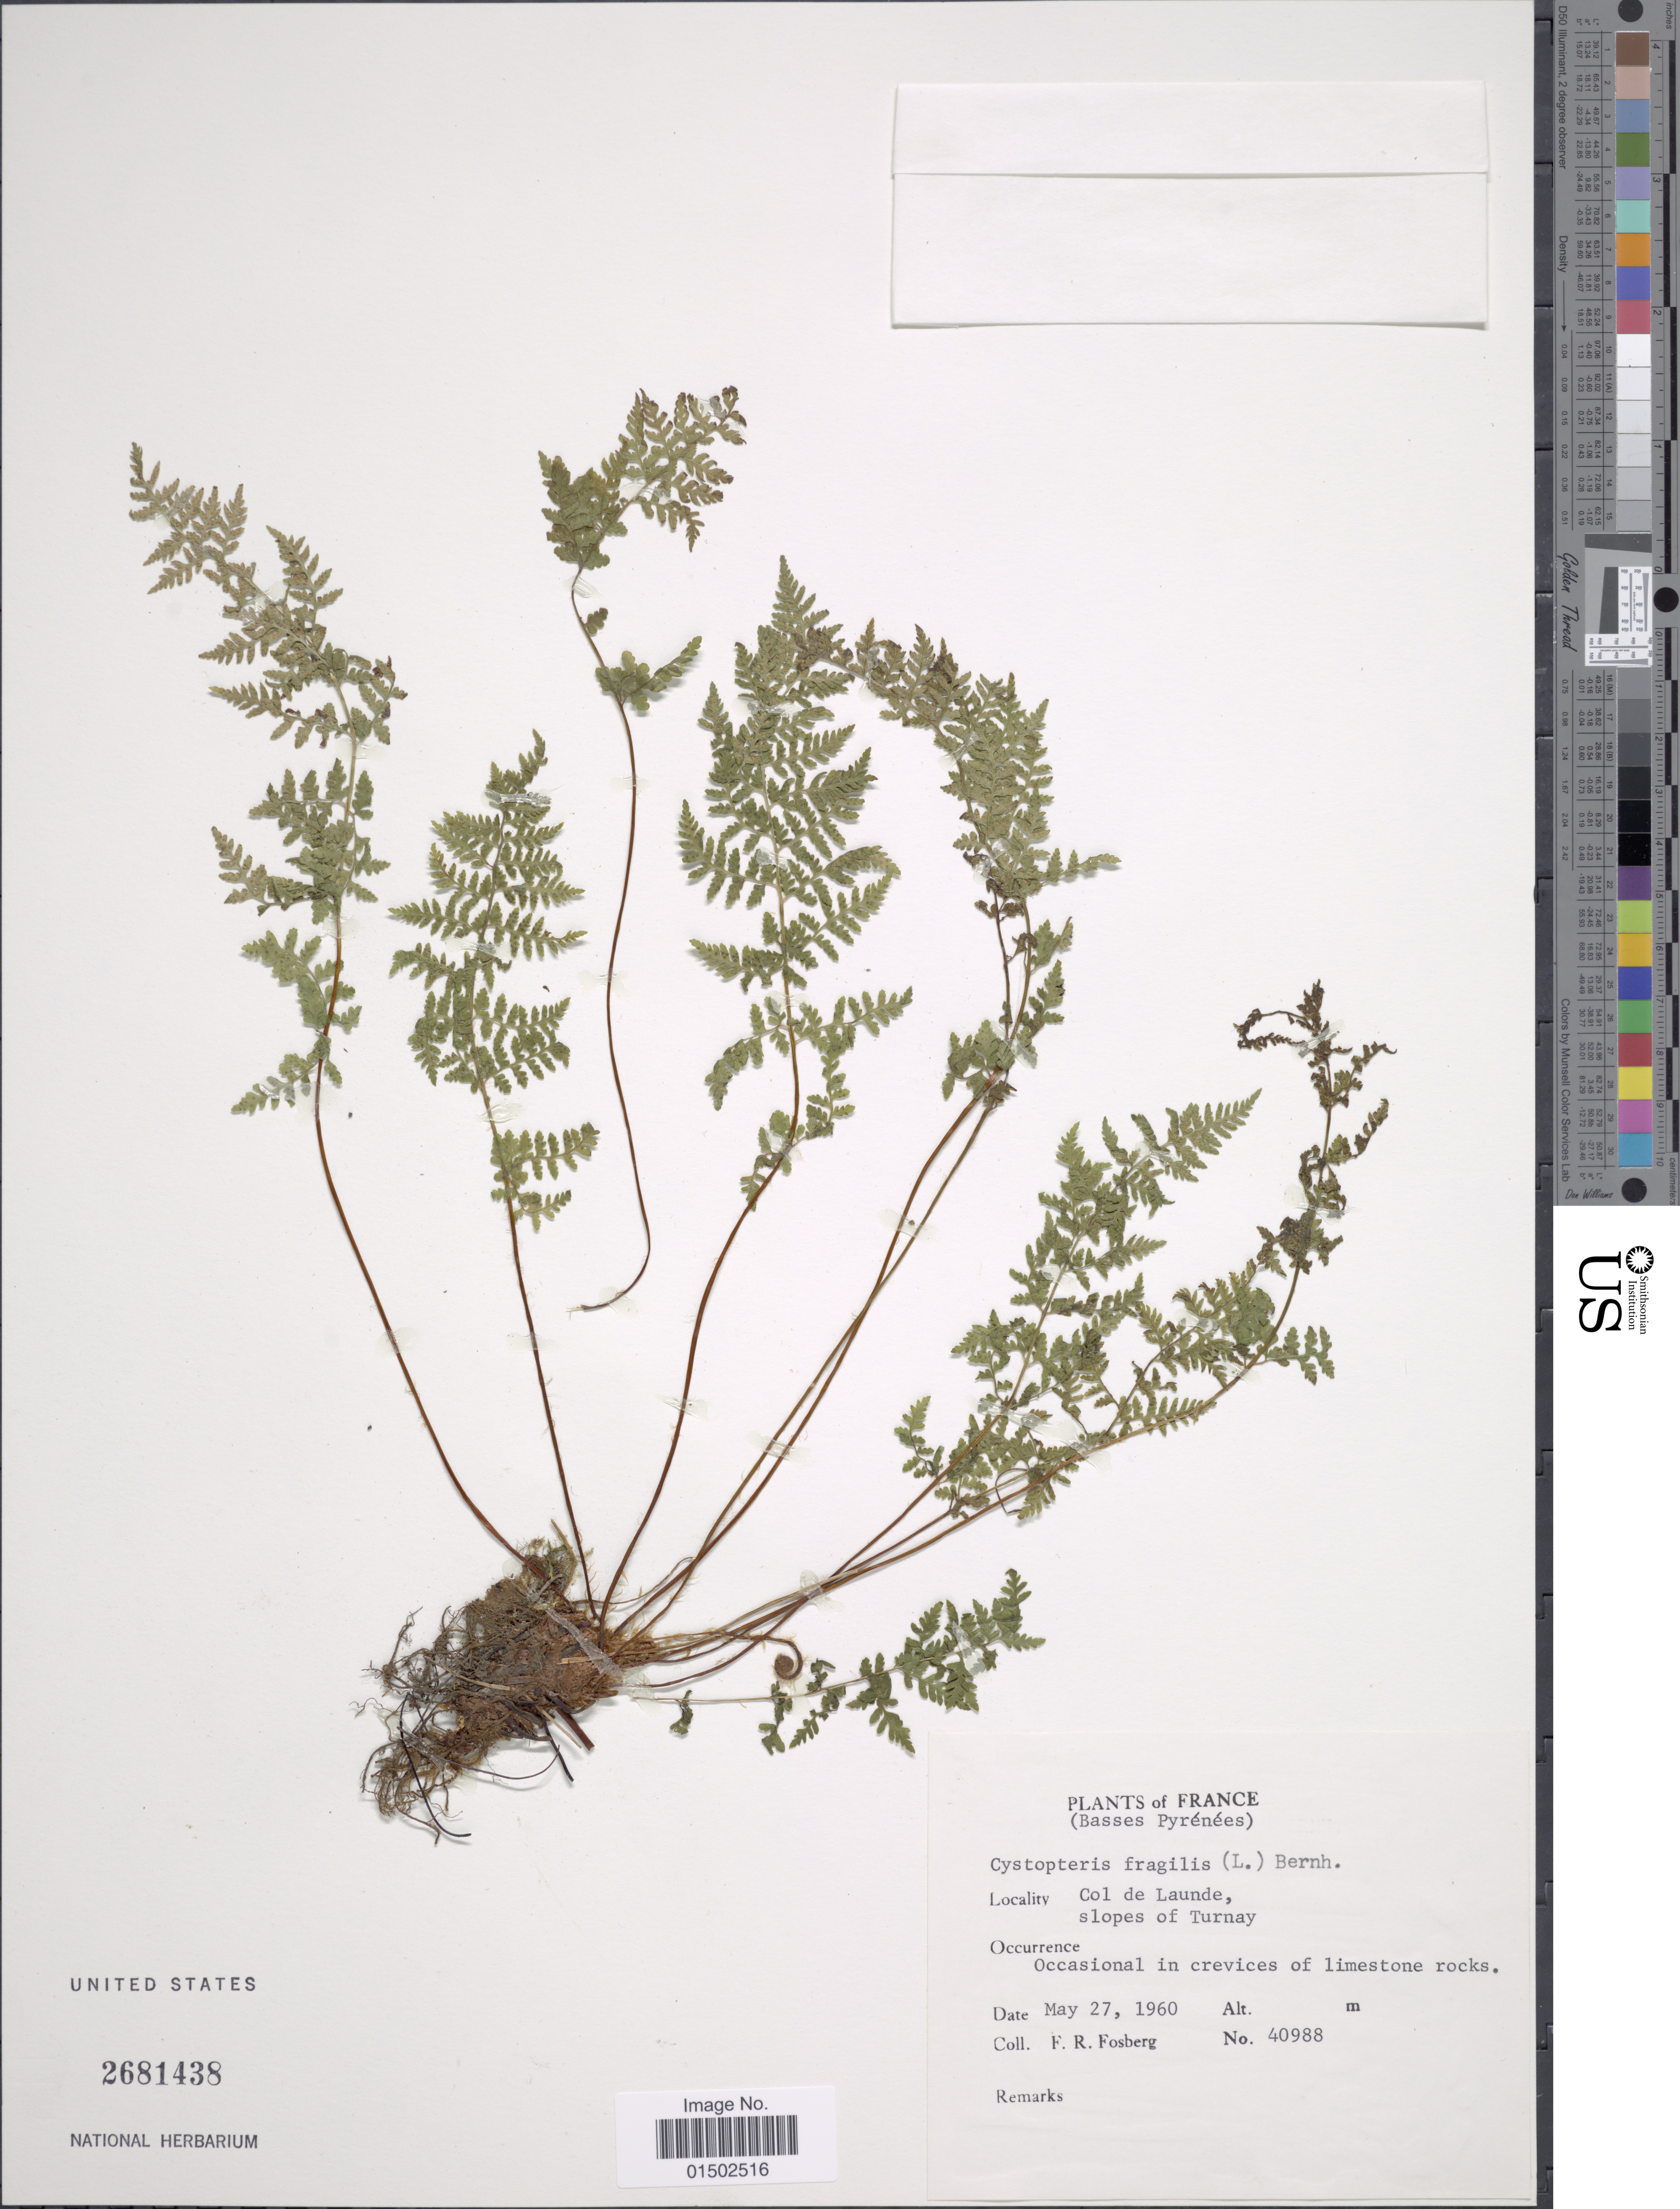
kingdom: Plantae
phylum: Tracheophyta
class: Polypodiopsida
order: Polypodiales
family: Cystopteridaceae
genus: Cystopteris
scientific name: Cystopteris fragilis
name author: (L.) Bernh.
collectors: F. R. Fosberg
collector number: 40988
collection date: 1960-05-27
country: France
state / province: Nouvelle-Aquitaine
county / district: Pyrénées-Atlantiques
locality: (Basses Pyrenees), Col de Launde, slopes of Turney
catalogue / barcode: US 2681438